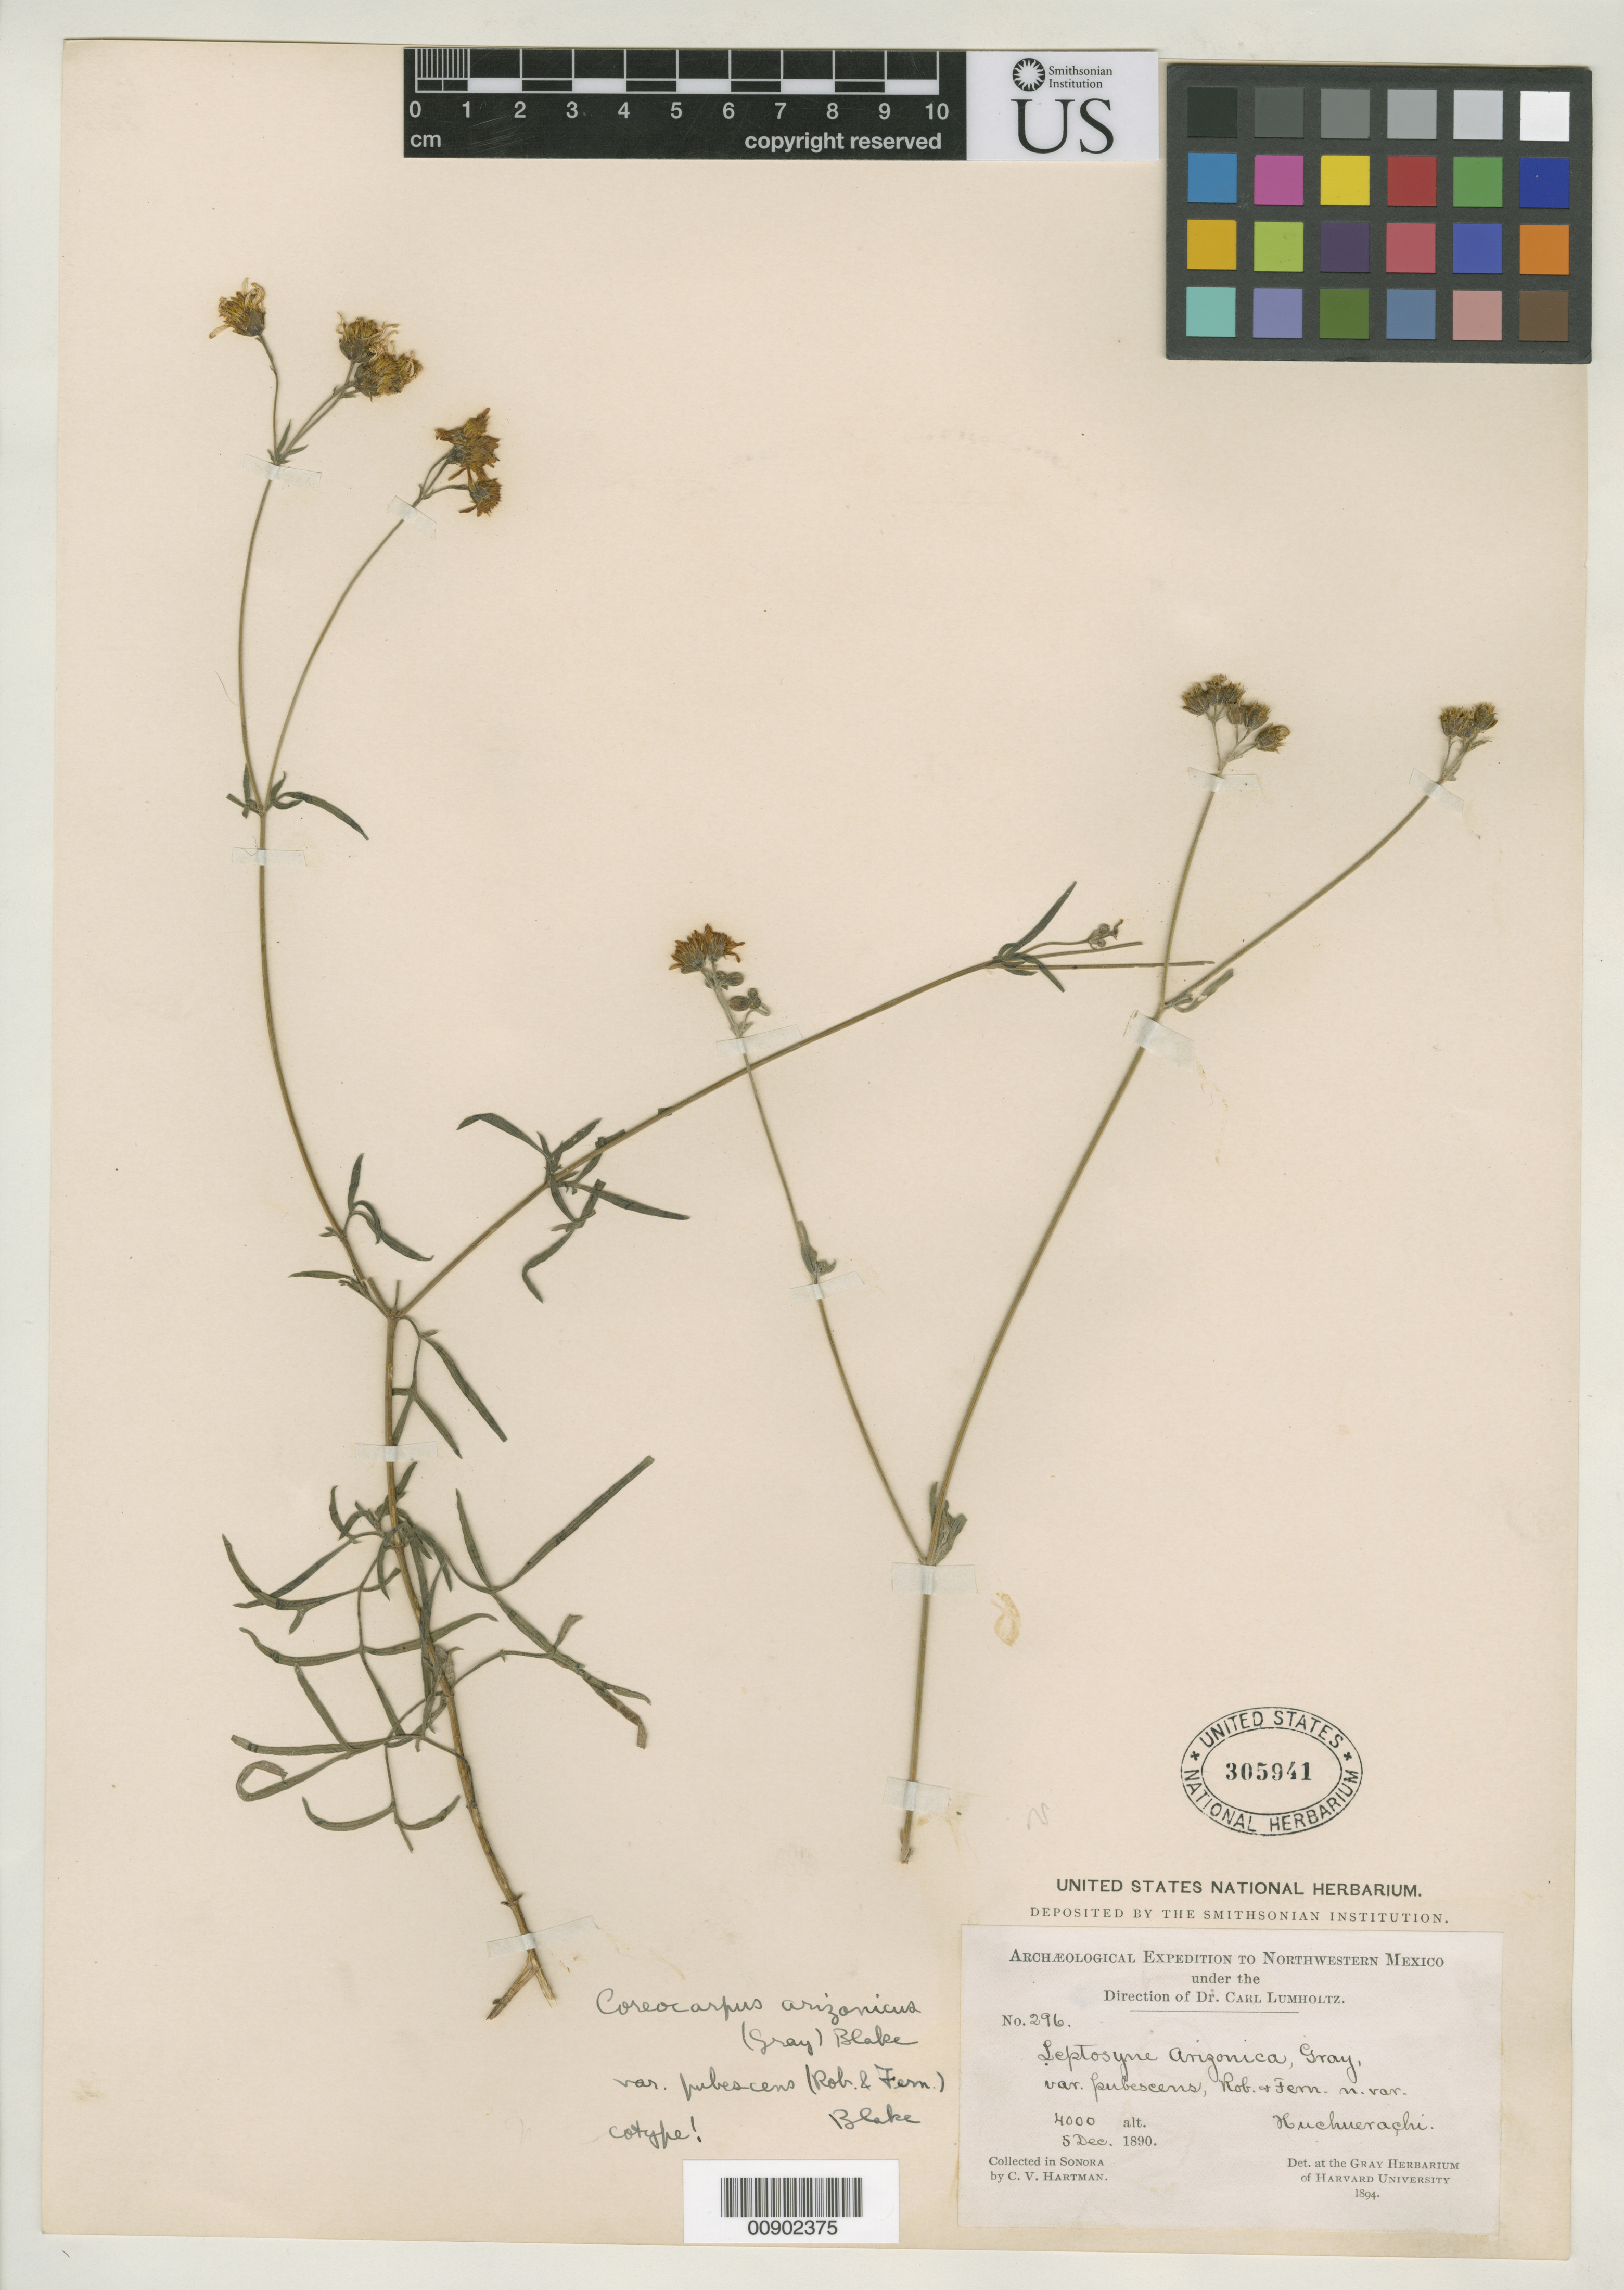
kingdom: Plantae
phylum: Tracheophyta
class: Magnoliopsida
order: Asterales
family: Asteraceae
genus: Leptosyne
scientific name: Leptosyne arizonica var. pubescens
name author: B.L. Rob. & Fernald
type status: Syntype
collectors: C. V. Hartman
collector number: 296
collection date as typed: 05 Dec 1890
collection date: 1890-12-05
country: Mexico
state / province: Sonora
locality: Huchuerachi.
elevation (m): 1219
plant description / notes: Currently accepted name as cited by E.B. Smith, Syst. Bot. 14: 468 (1989).; Lectotype collection is Hartman 222 as designated by E.B. Smith, Syst. Bot. 14: 468 (1989).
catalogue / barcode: US 305941